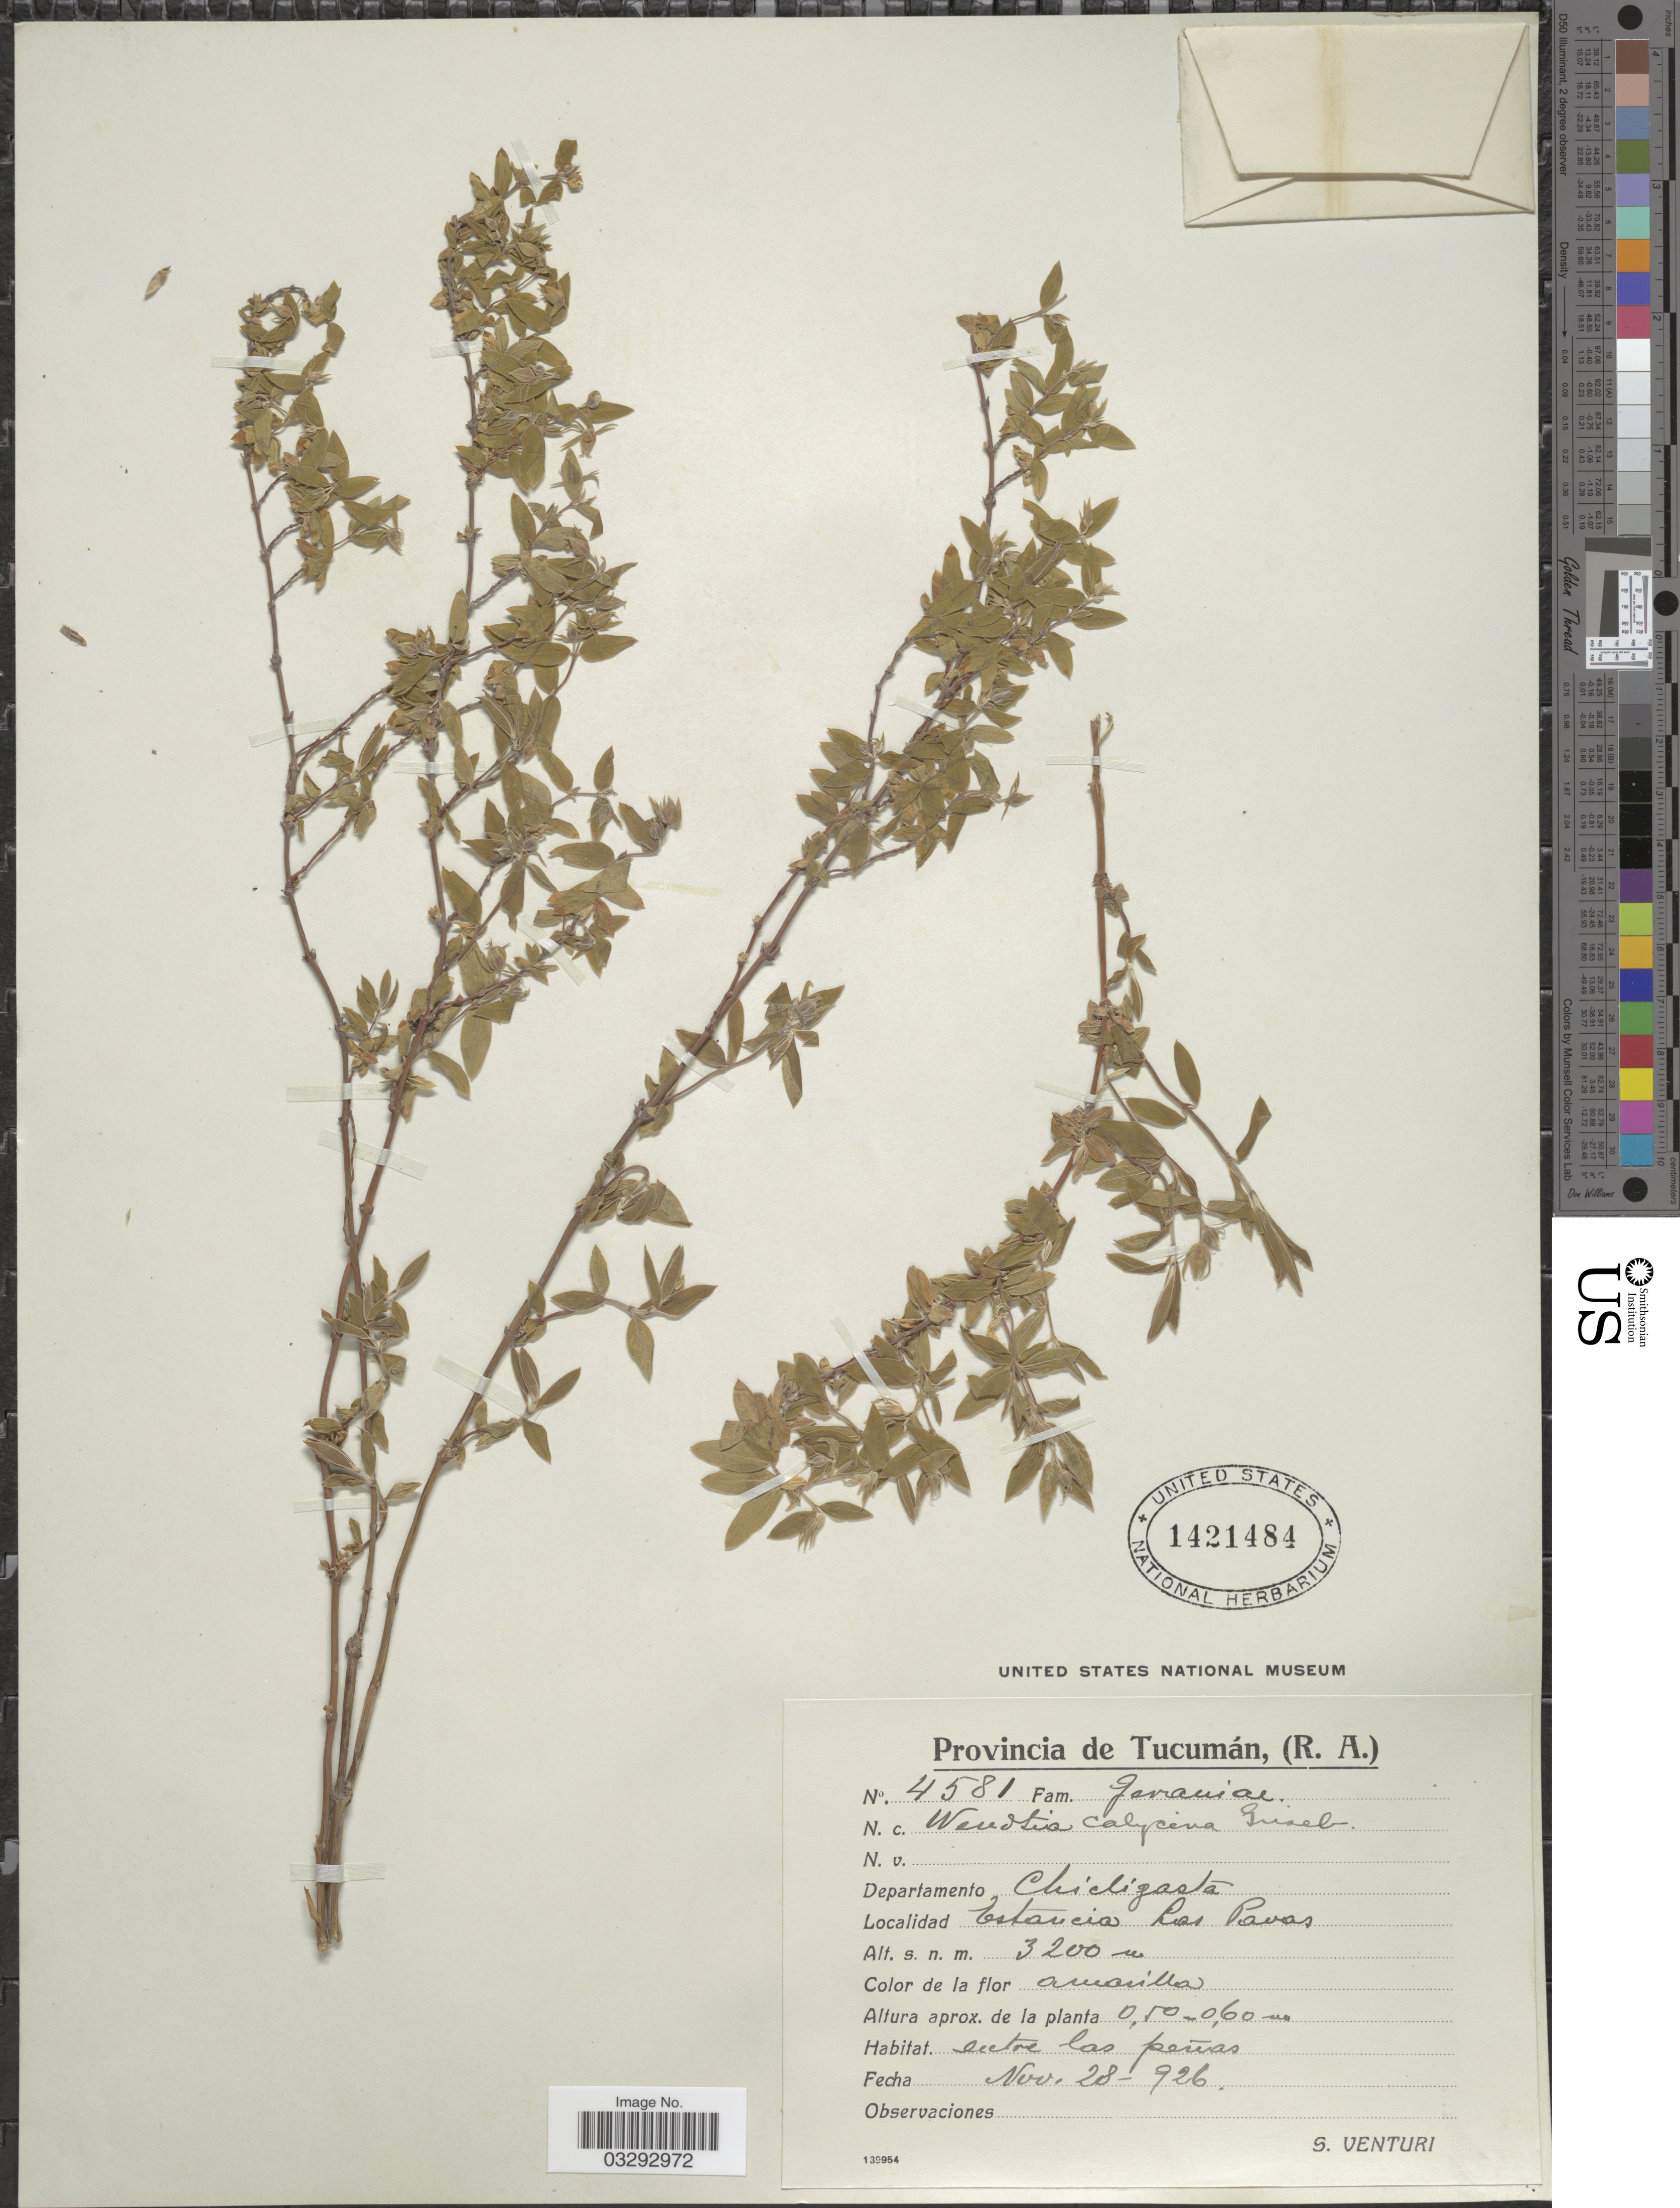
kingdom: Plantae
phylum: Tracheophyta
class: Magnoliopsida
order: Geraniales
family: Vivianiaceae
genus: Wendtia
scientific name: Wendtia calycina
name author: (Griseb.) Griseb.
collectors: S. Venturi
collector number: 4581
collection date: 1926-11-28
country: Argentina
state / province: Tucuman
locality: Departamento Chicligasta, Estancia Los Pavas.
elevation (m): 3200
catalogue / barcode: US 1421484